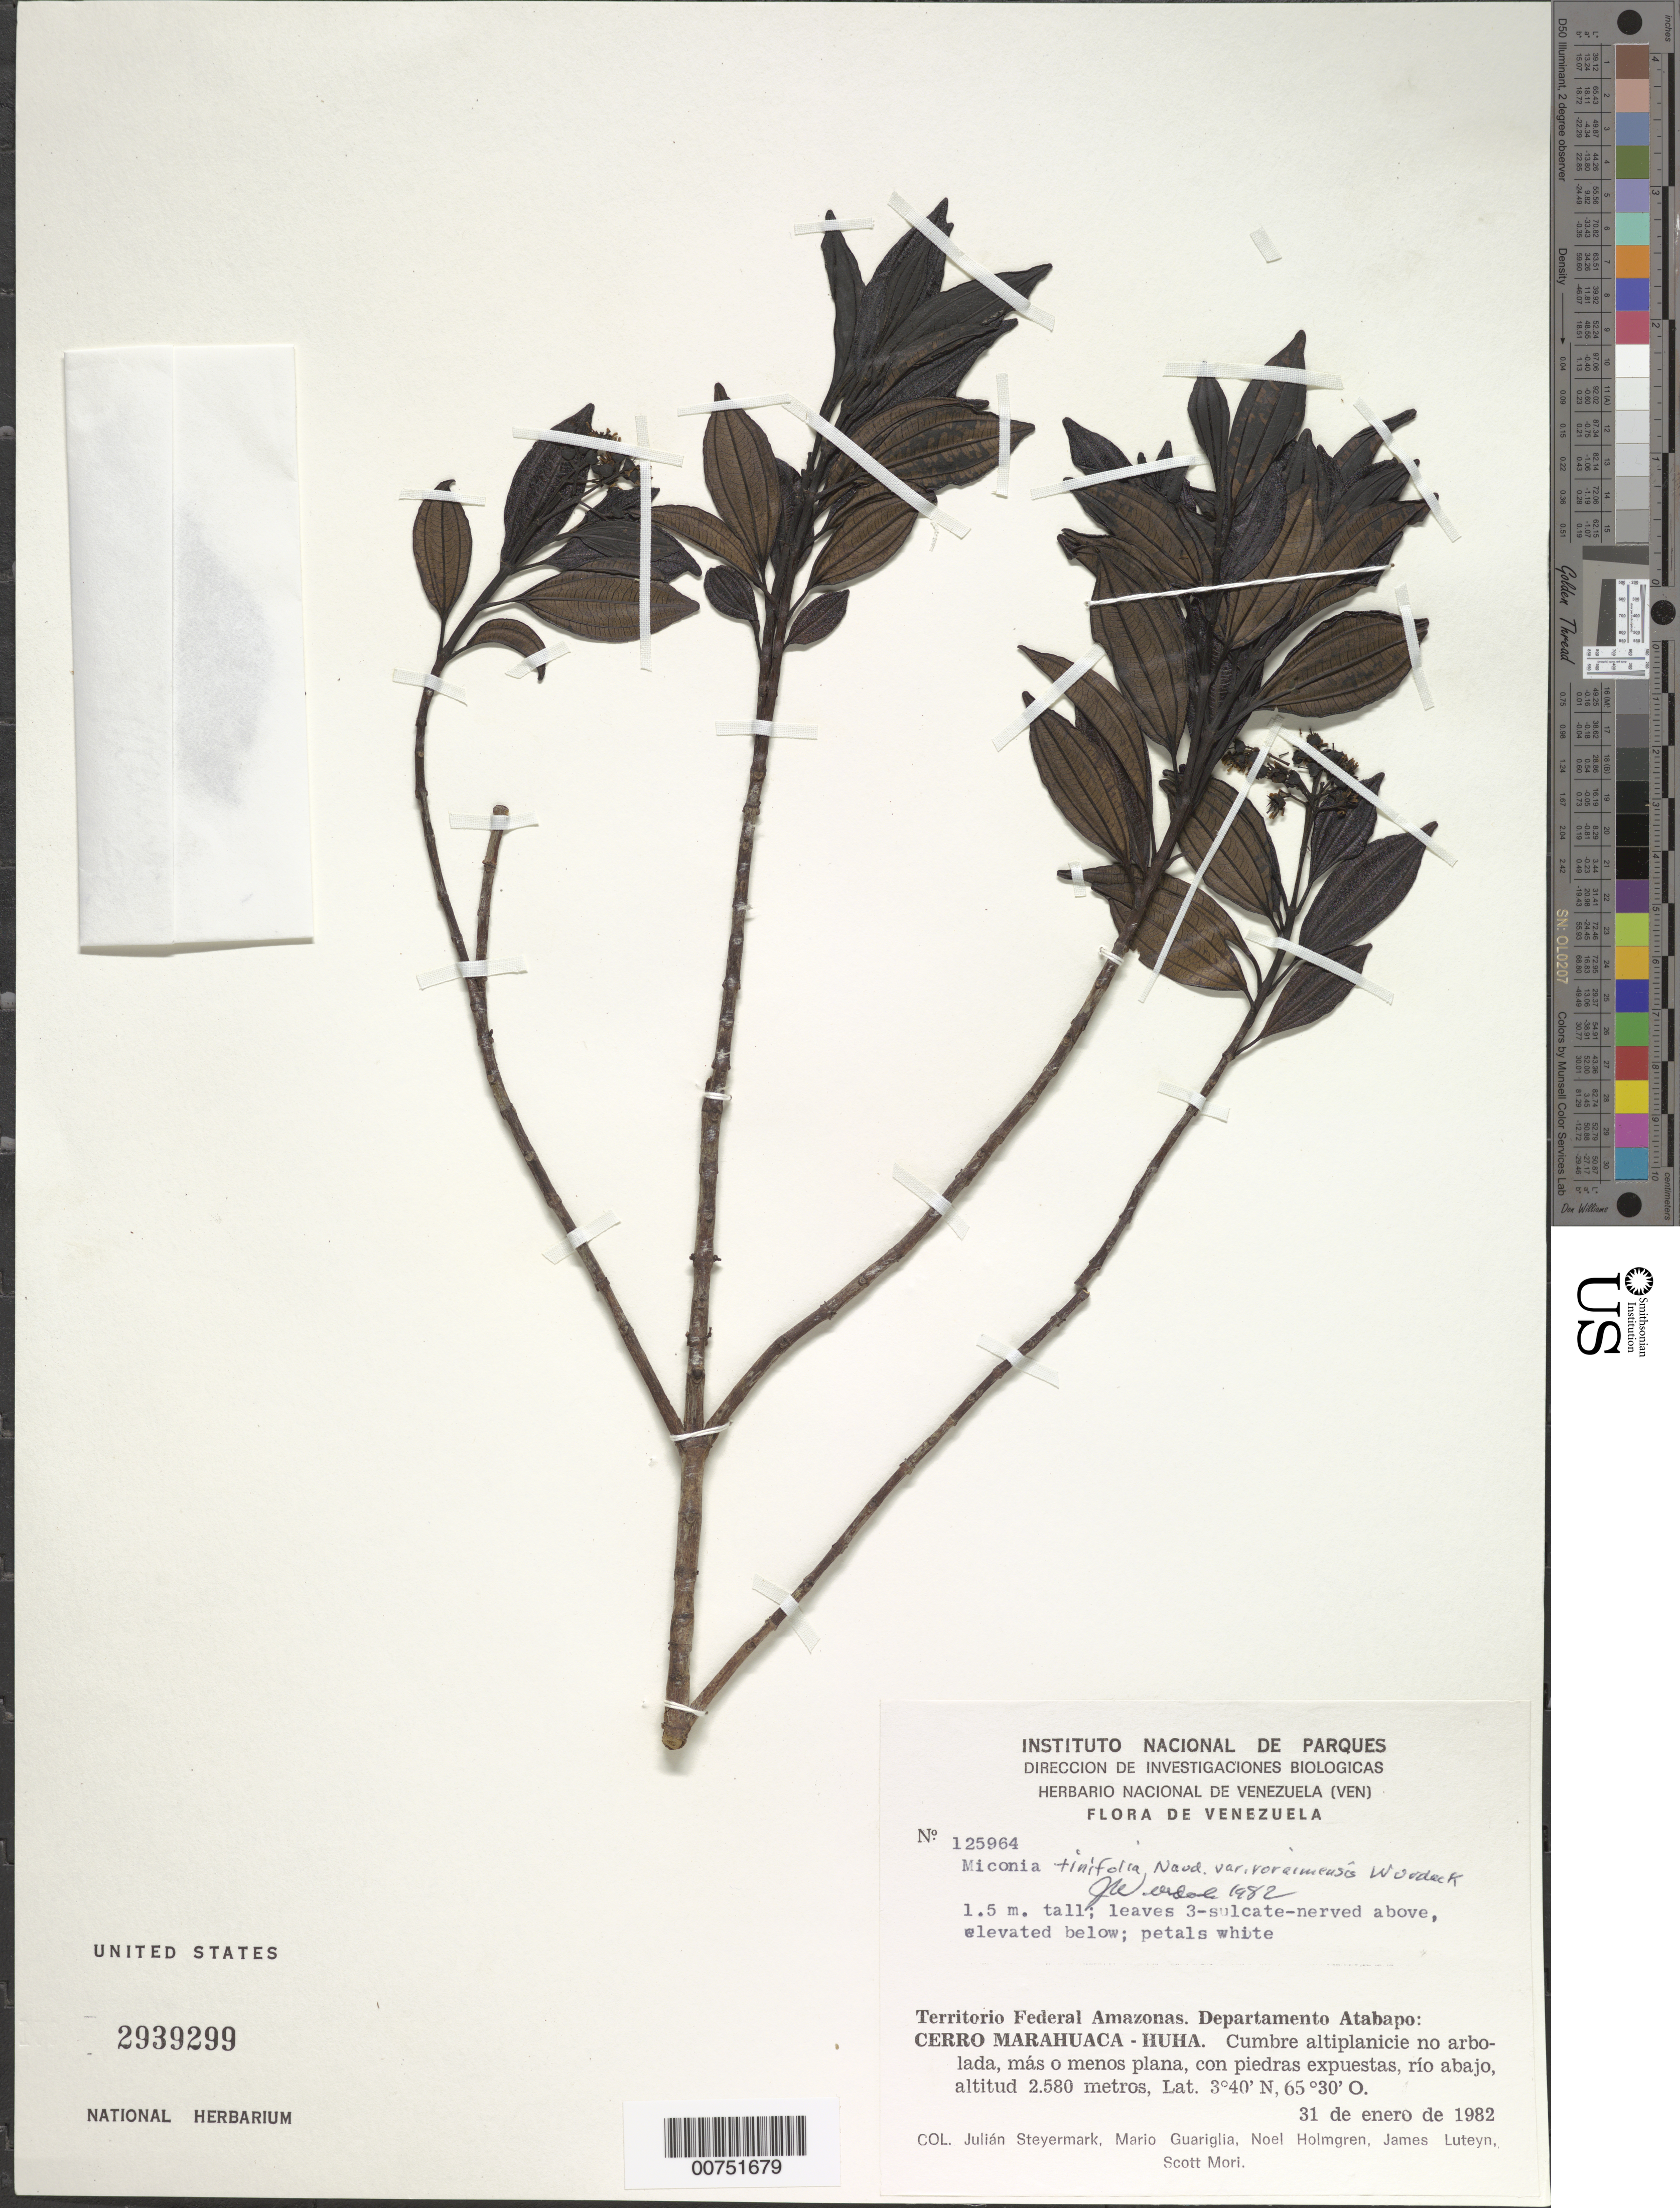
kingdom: Plantae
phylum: Tracheophyta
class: Magnoliopsida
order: Myrtales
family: Melastomataceae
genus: Miconia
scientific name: Miconia tinifolia var. roraimensis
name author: Wurdack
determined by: Wurdack, John J., (US), US (UNITED STATES)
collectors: J. Steyermark, M. Guariglia P., N. H. Holmgren, J. L. Luteyn & S. Mori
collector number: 125964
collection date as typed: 31-Jan-82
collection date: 1982-01-31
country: Venezuela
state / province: Amazonas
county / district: Atabapo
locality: Huha, Cerro Marahuaca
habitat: Cumbre altiplanicie no arbolada, mas o menos plana, con piedras expuestas, rio abajo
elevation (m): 2580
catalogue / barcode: US 2939299